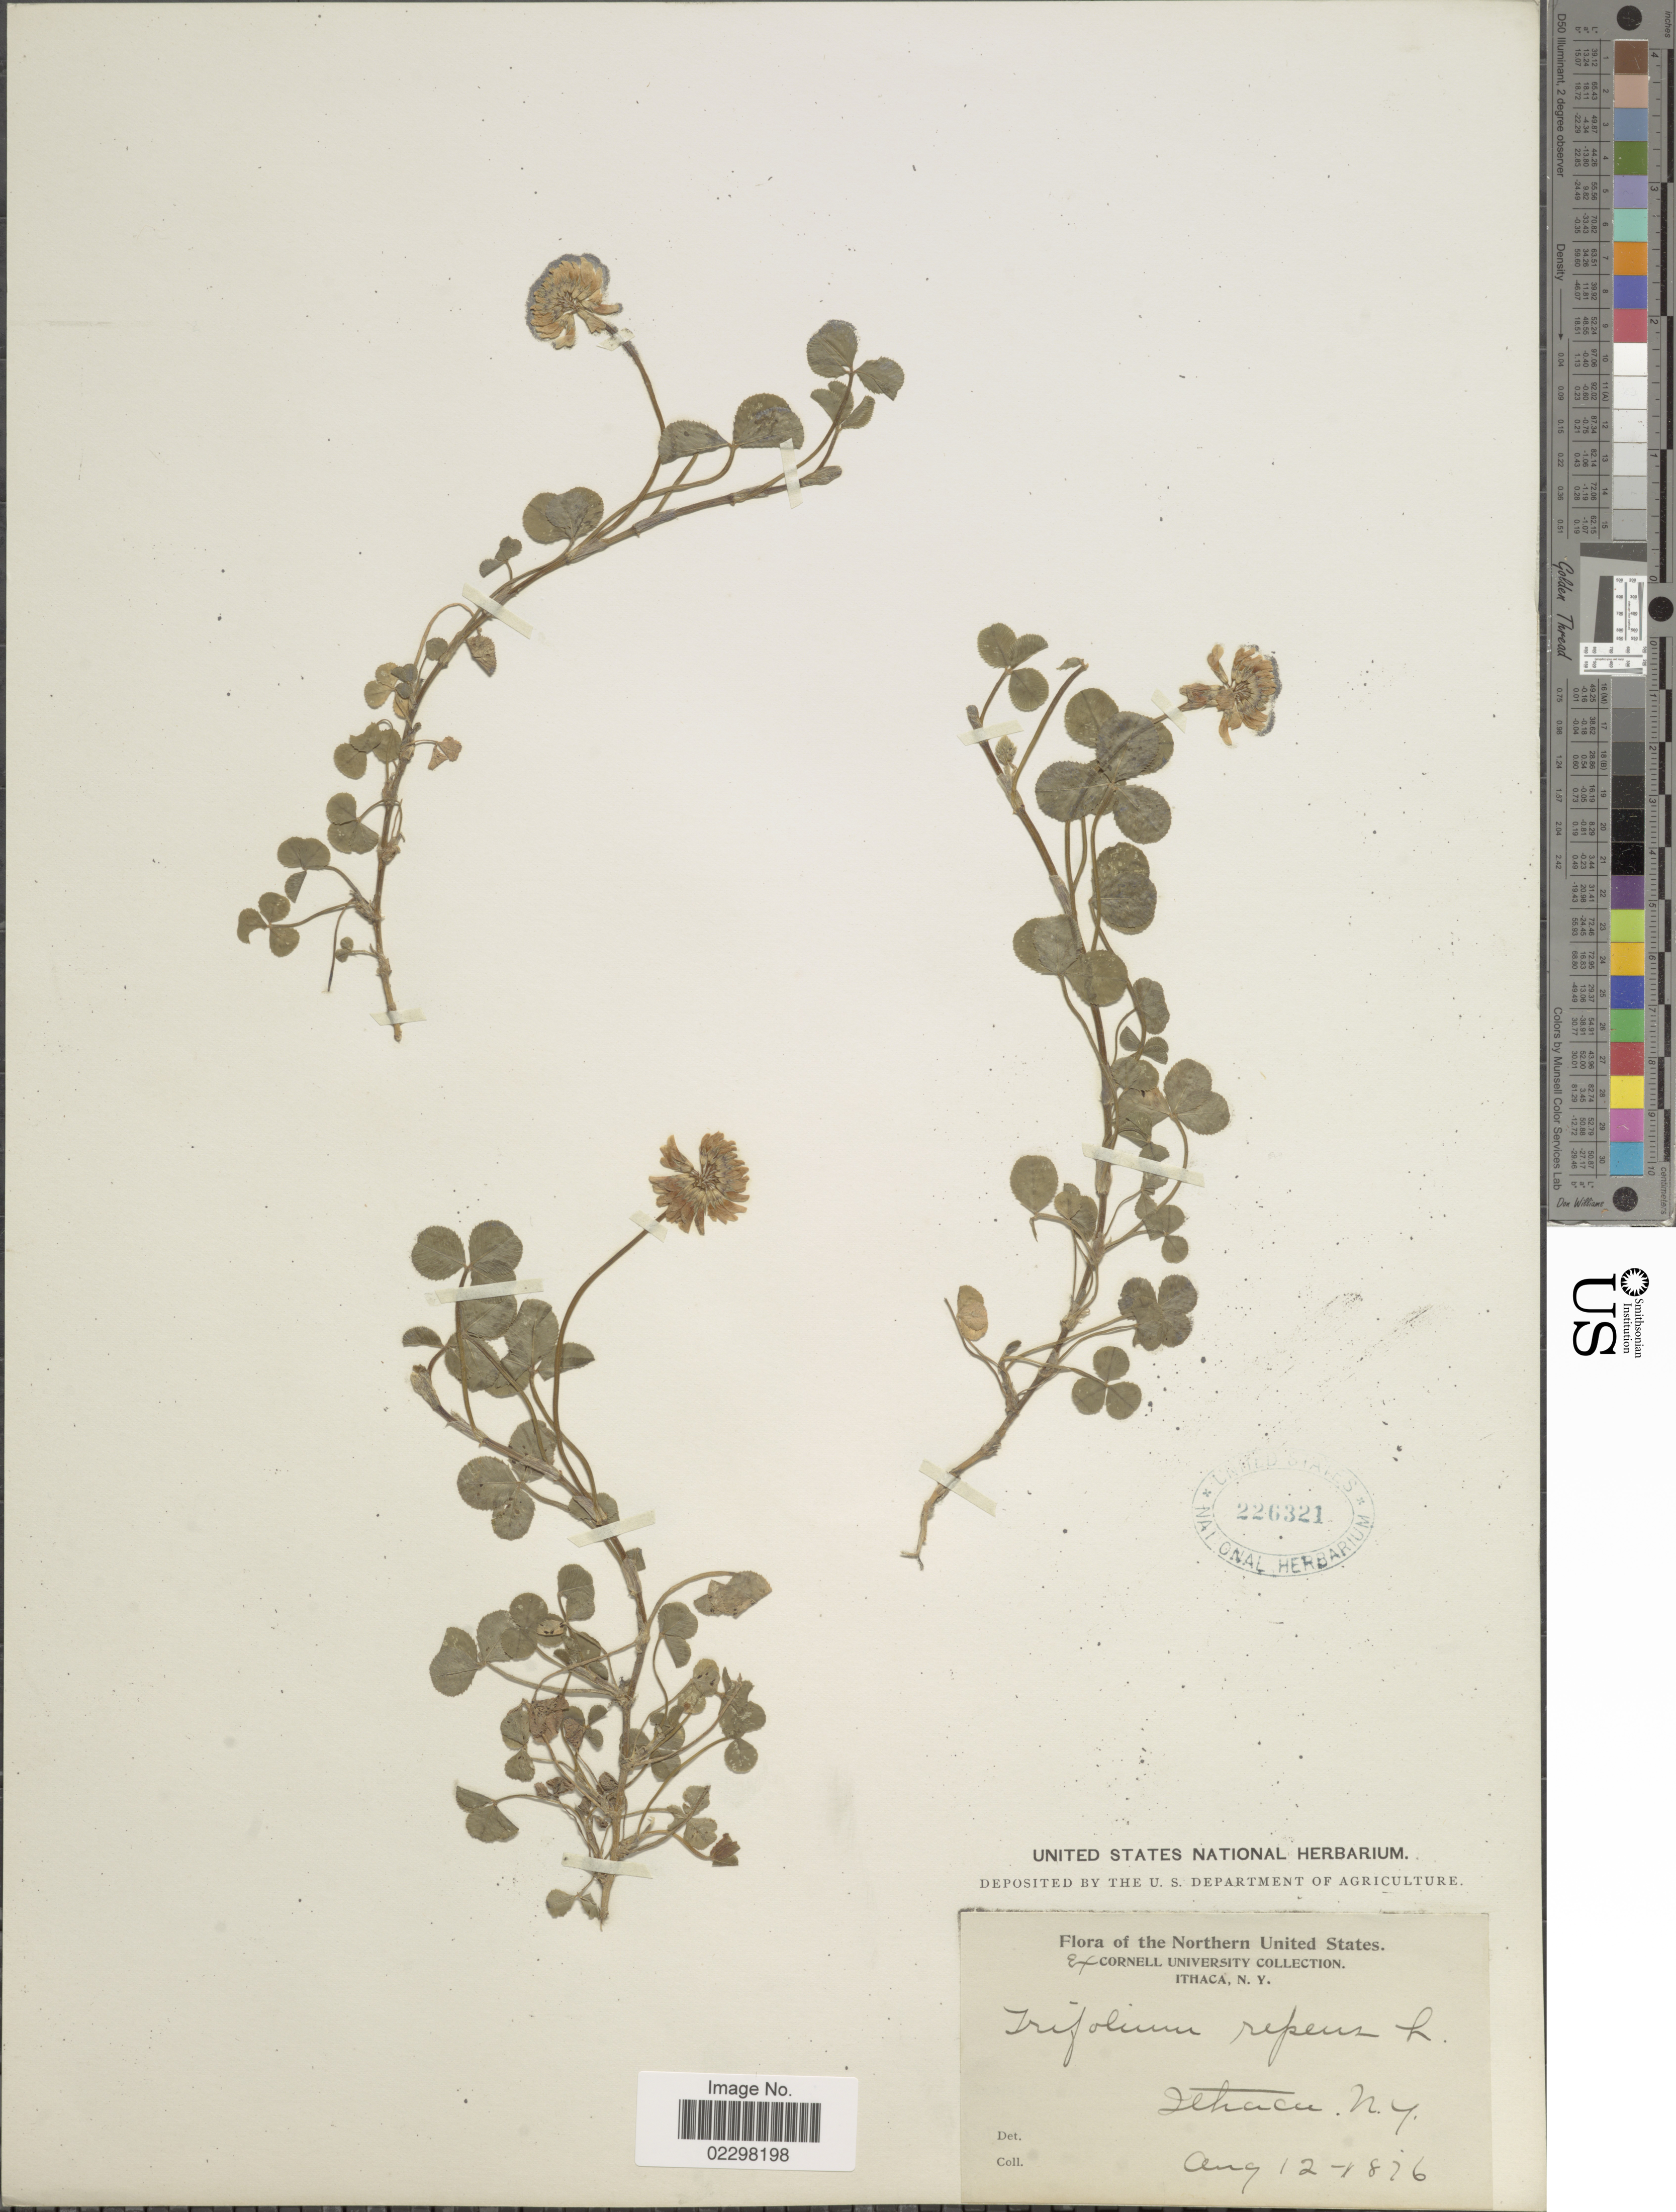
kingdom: Plantae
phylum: Tracheophyta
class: Magnoliopsida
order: Fabales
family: Fabaceae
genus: Trifolium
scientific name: Trifolium repens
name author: L.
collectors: Cornell University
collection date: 1876-08-12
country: United States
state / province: New York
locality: Ithaca.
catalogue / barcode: US 226321